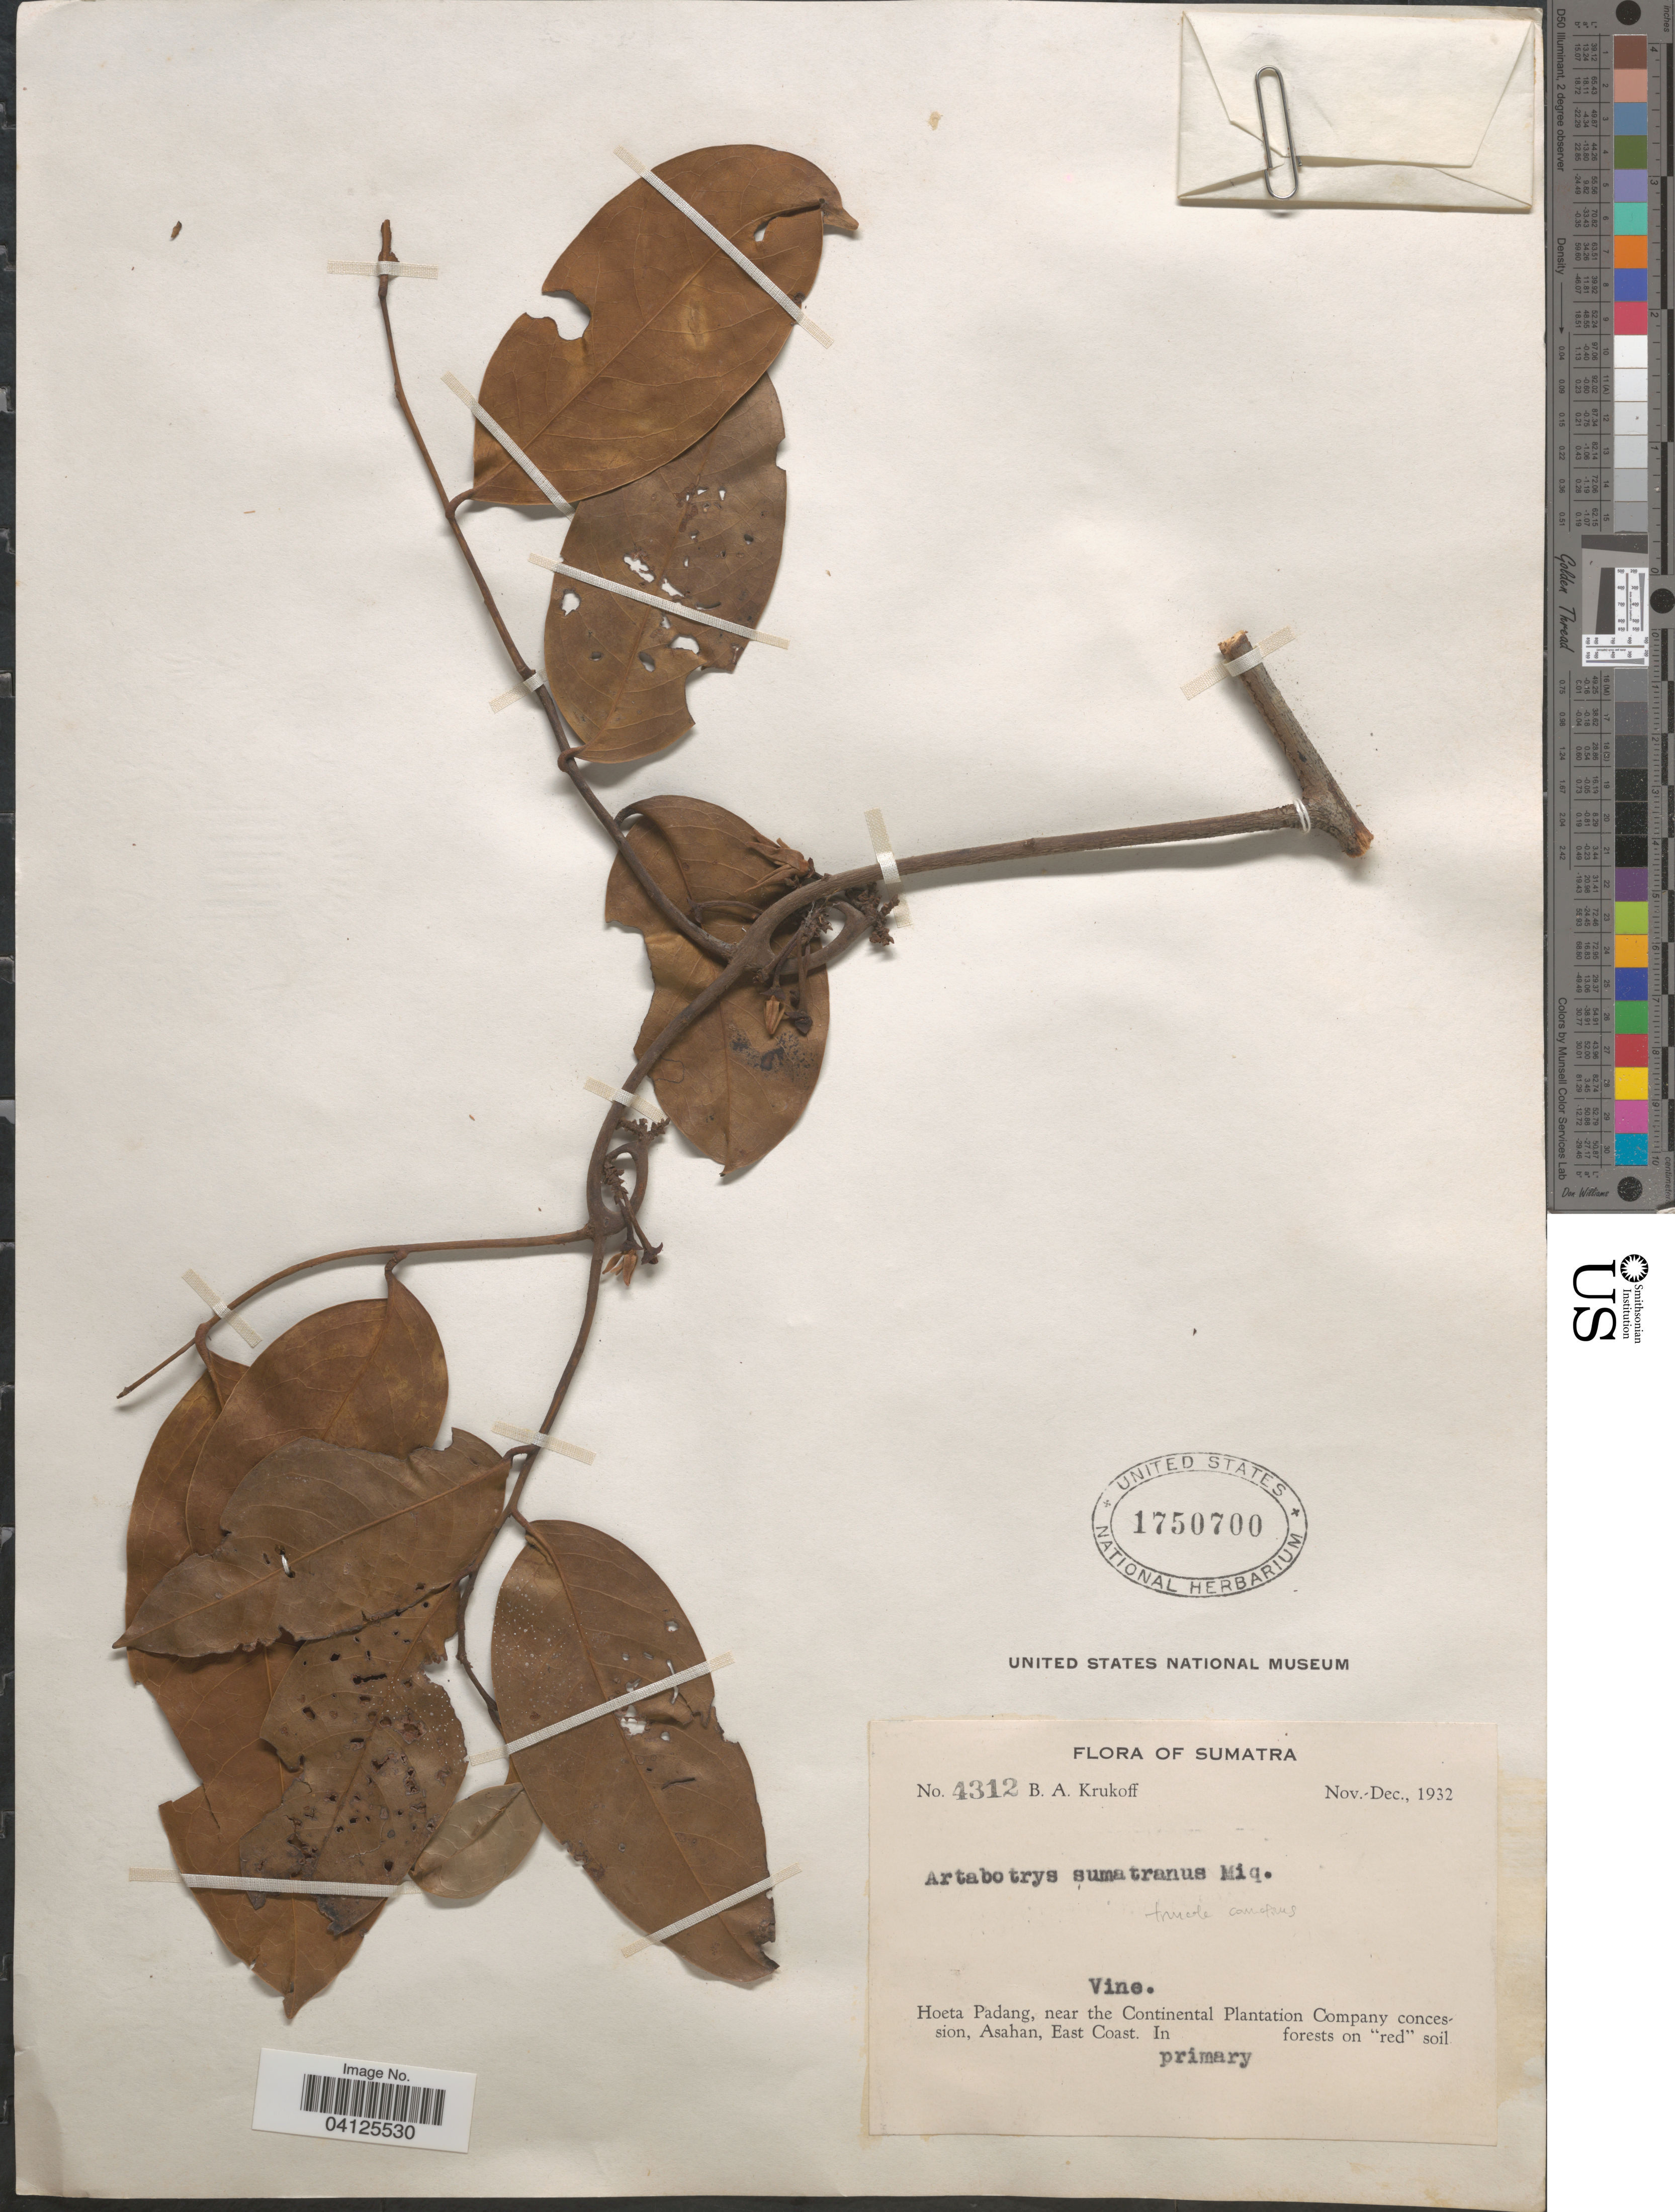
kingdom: Plantae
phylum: Tracheophyta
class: Magnoliopsida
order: Magnoliales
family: Annonaceae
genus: Artabotrys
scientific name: Artabotrys sumatranus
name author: Miq.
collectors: B. A. Krukoff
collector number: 4312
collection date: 1932-11/1932-12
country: Indonesia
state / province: Sumatra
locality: Hoeta Padang, near the Continental Plantation Company concession, Asahan, East Coast.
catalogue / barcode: US 1750700